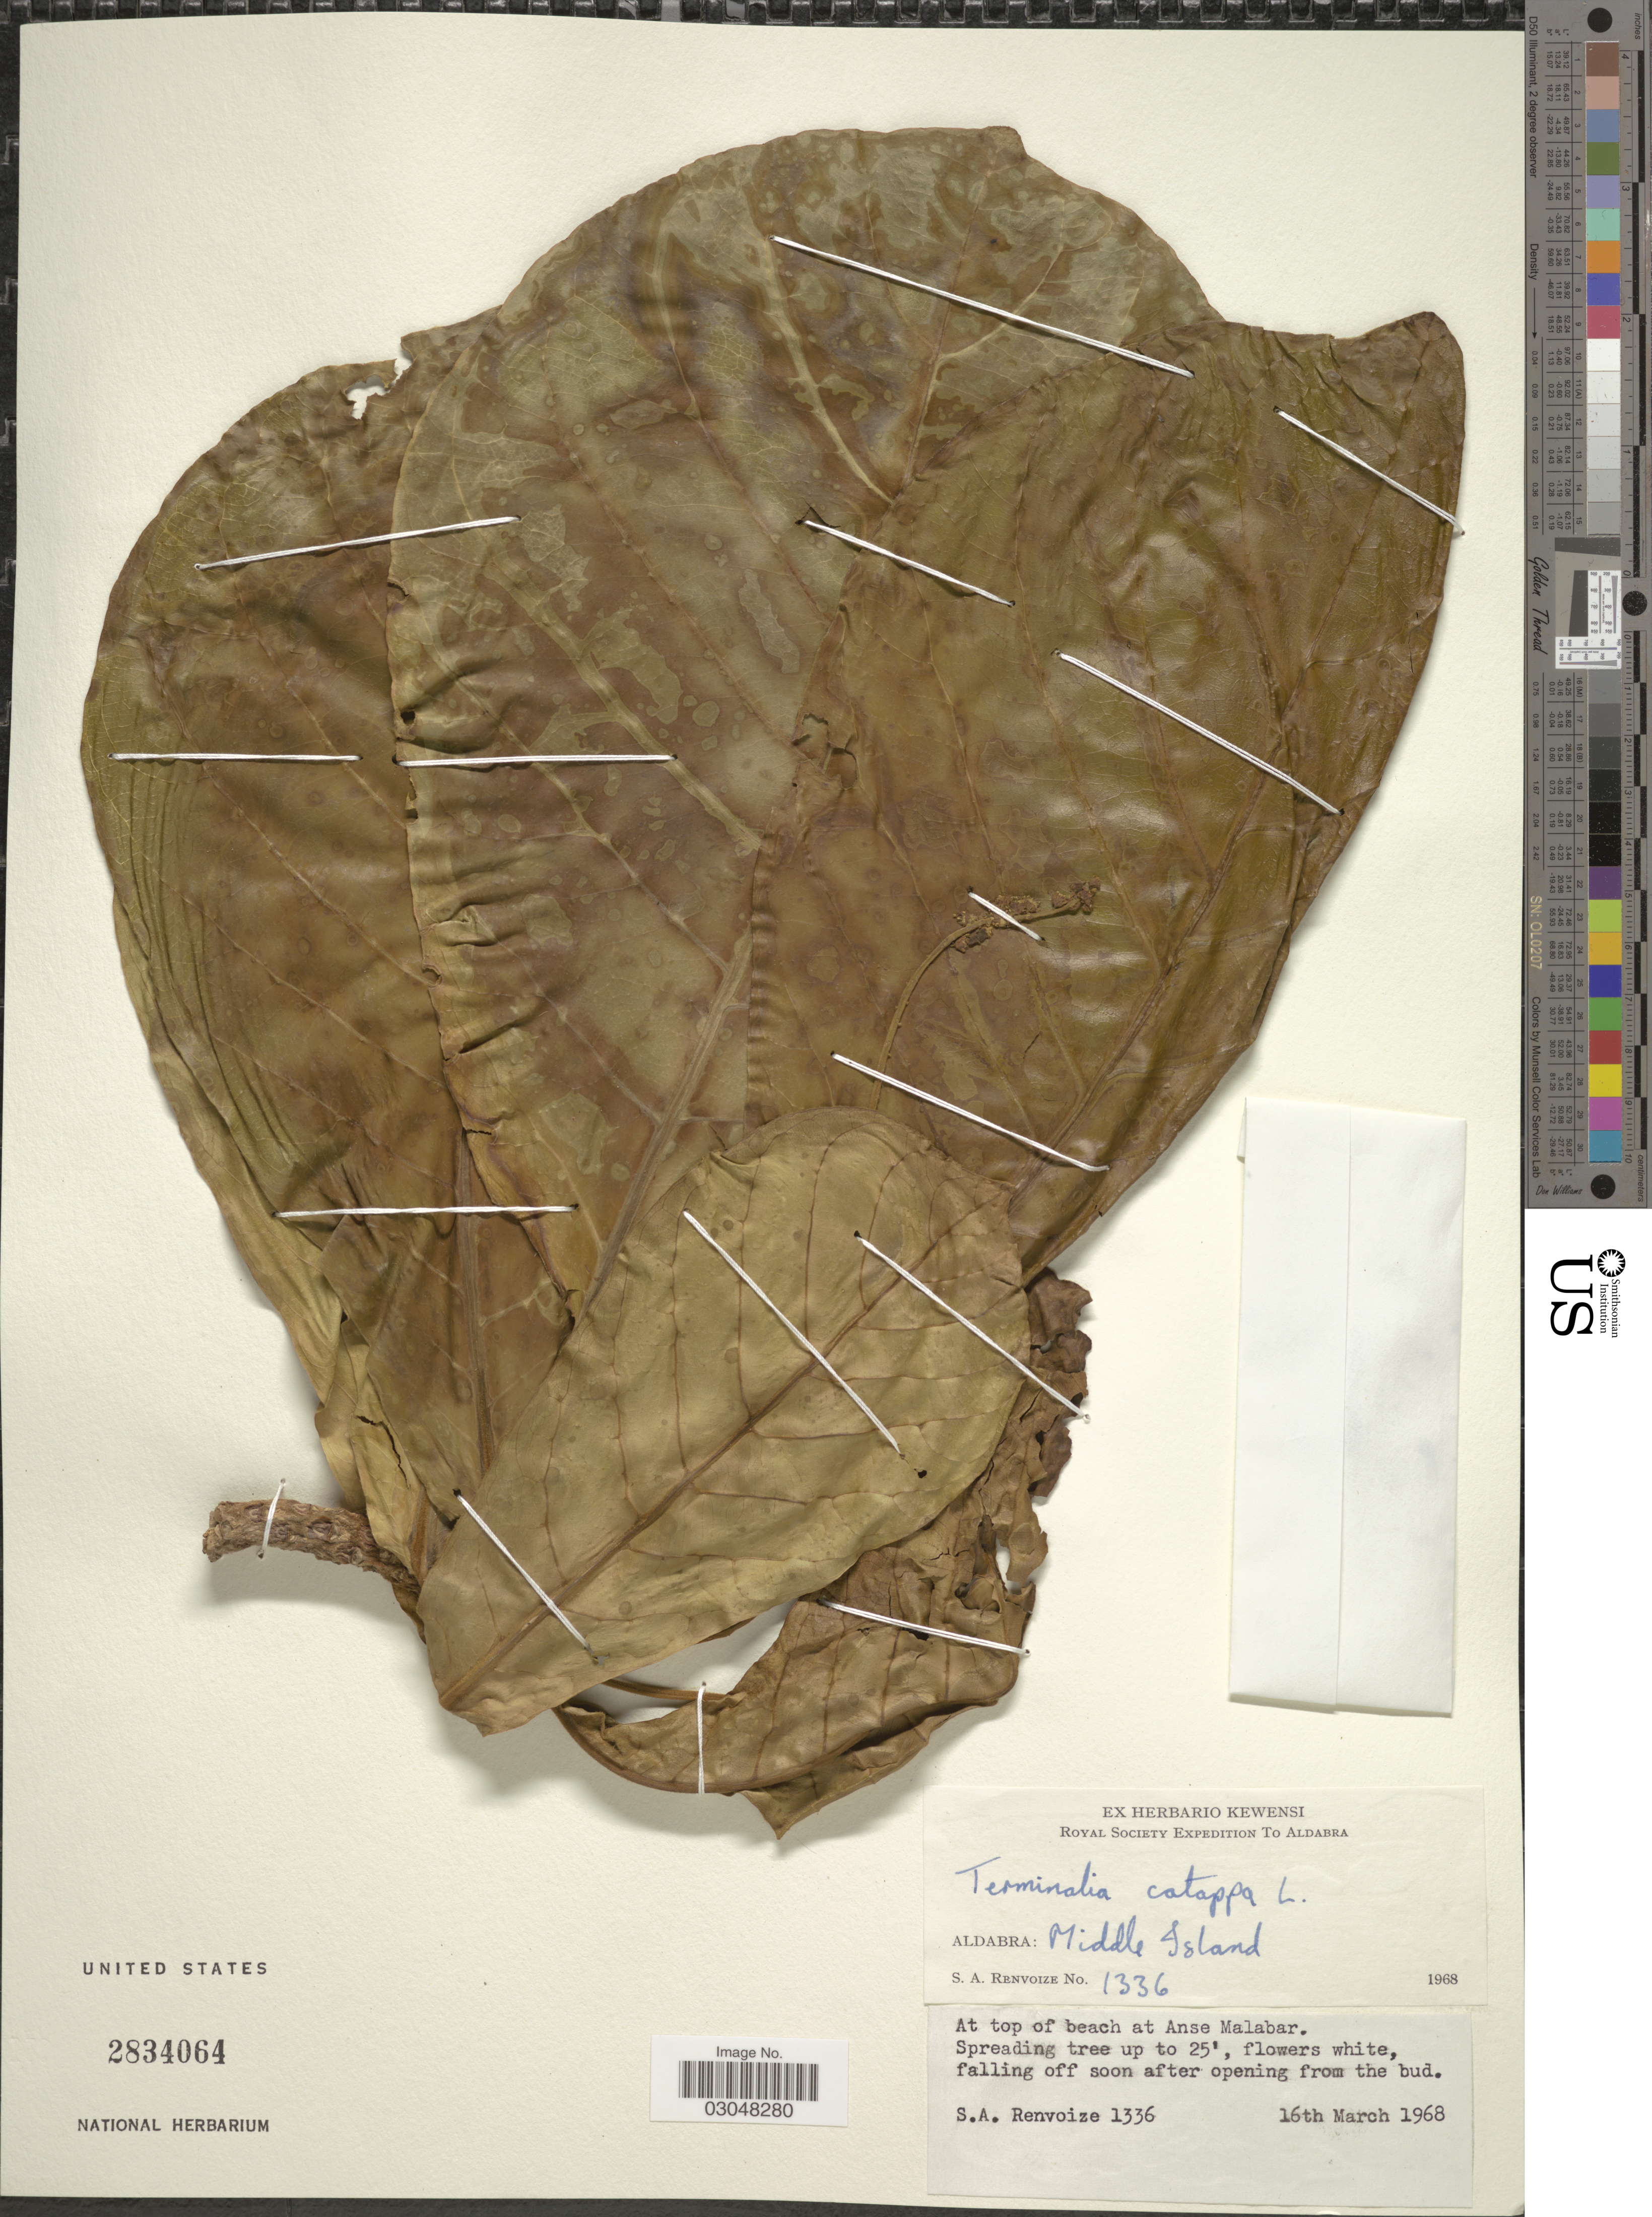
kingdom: Plantae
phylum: Tracheophyta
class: Magnoliopsida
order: Myrtales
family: Combretaceae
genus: Terminalia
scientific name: Terminalia catappa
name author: L.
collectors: S. A. Renvoize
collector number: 1336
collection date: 1968-03-16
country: Seychelles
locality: Aldabra: Middle Island. At top of beach at Anse Malabar.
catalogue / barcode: US 2834064